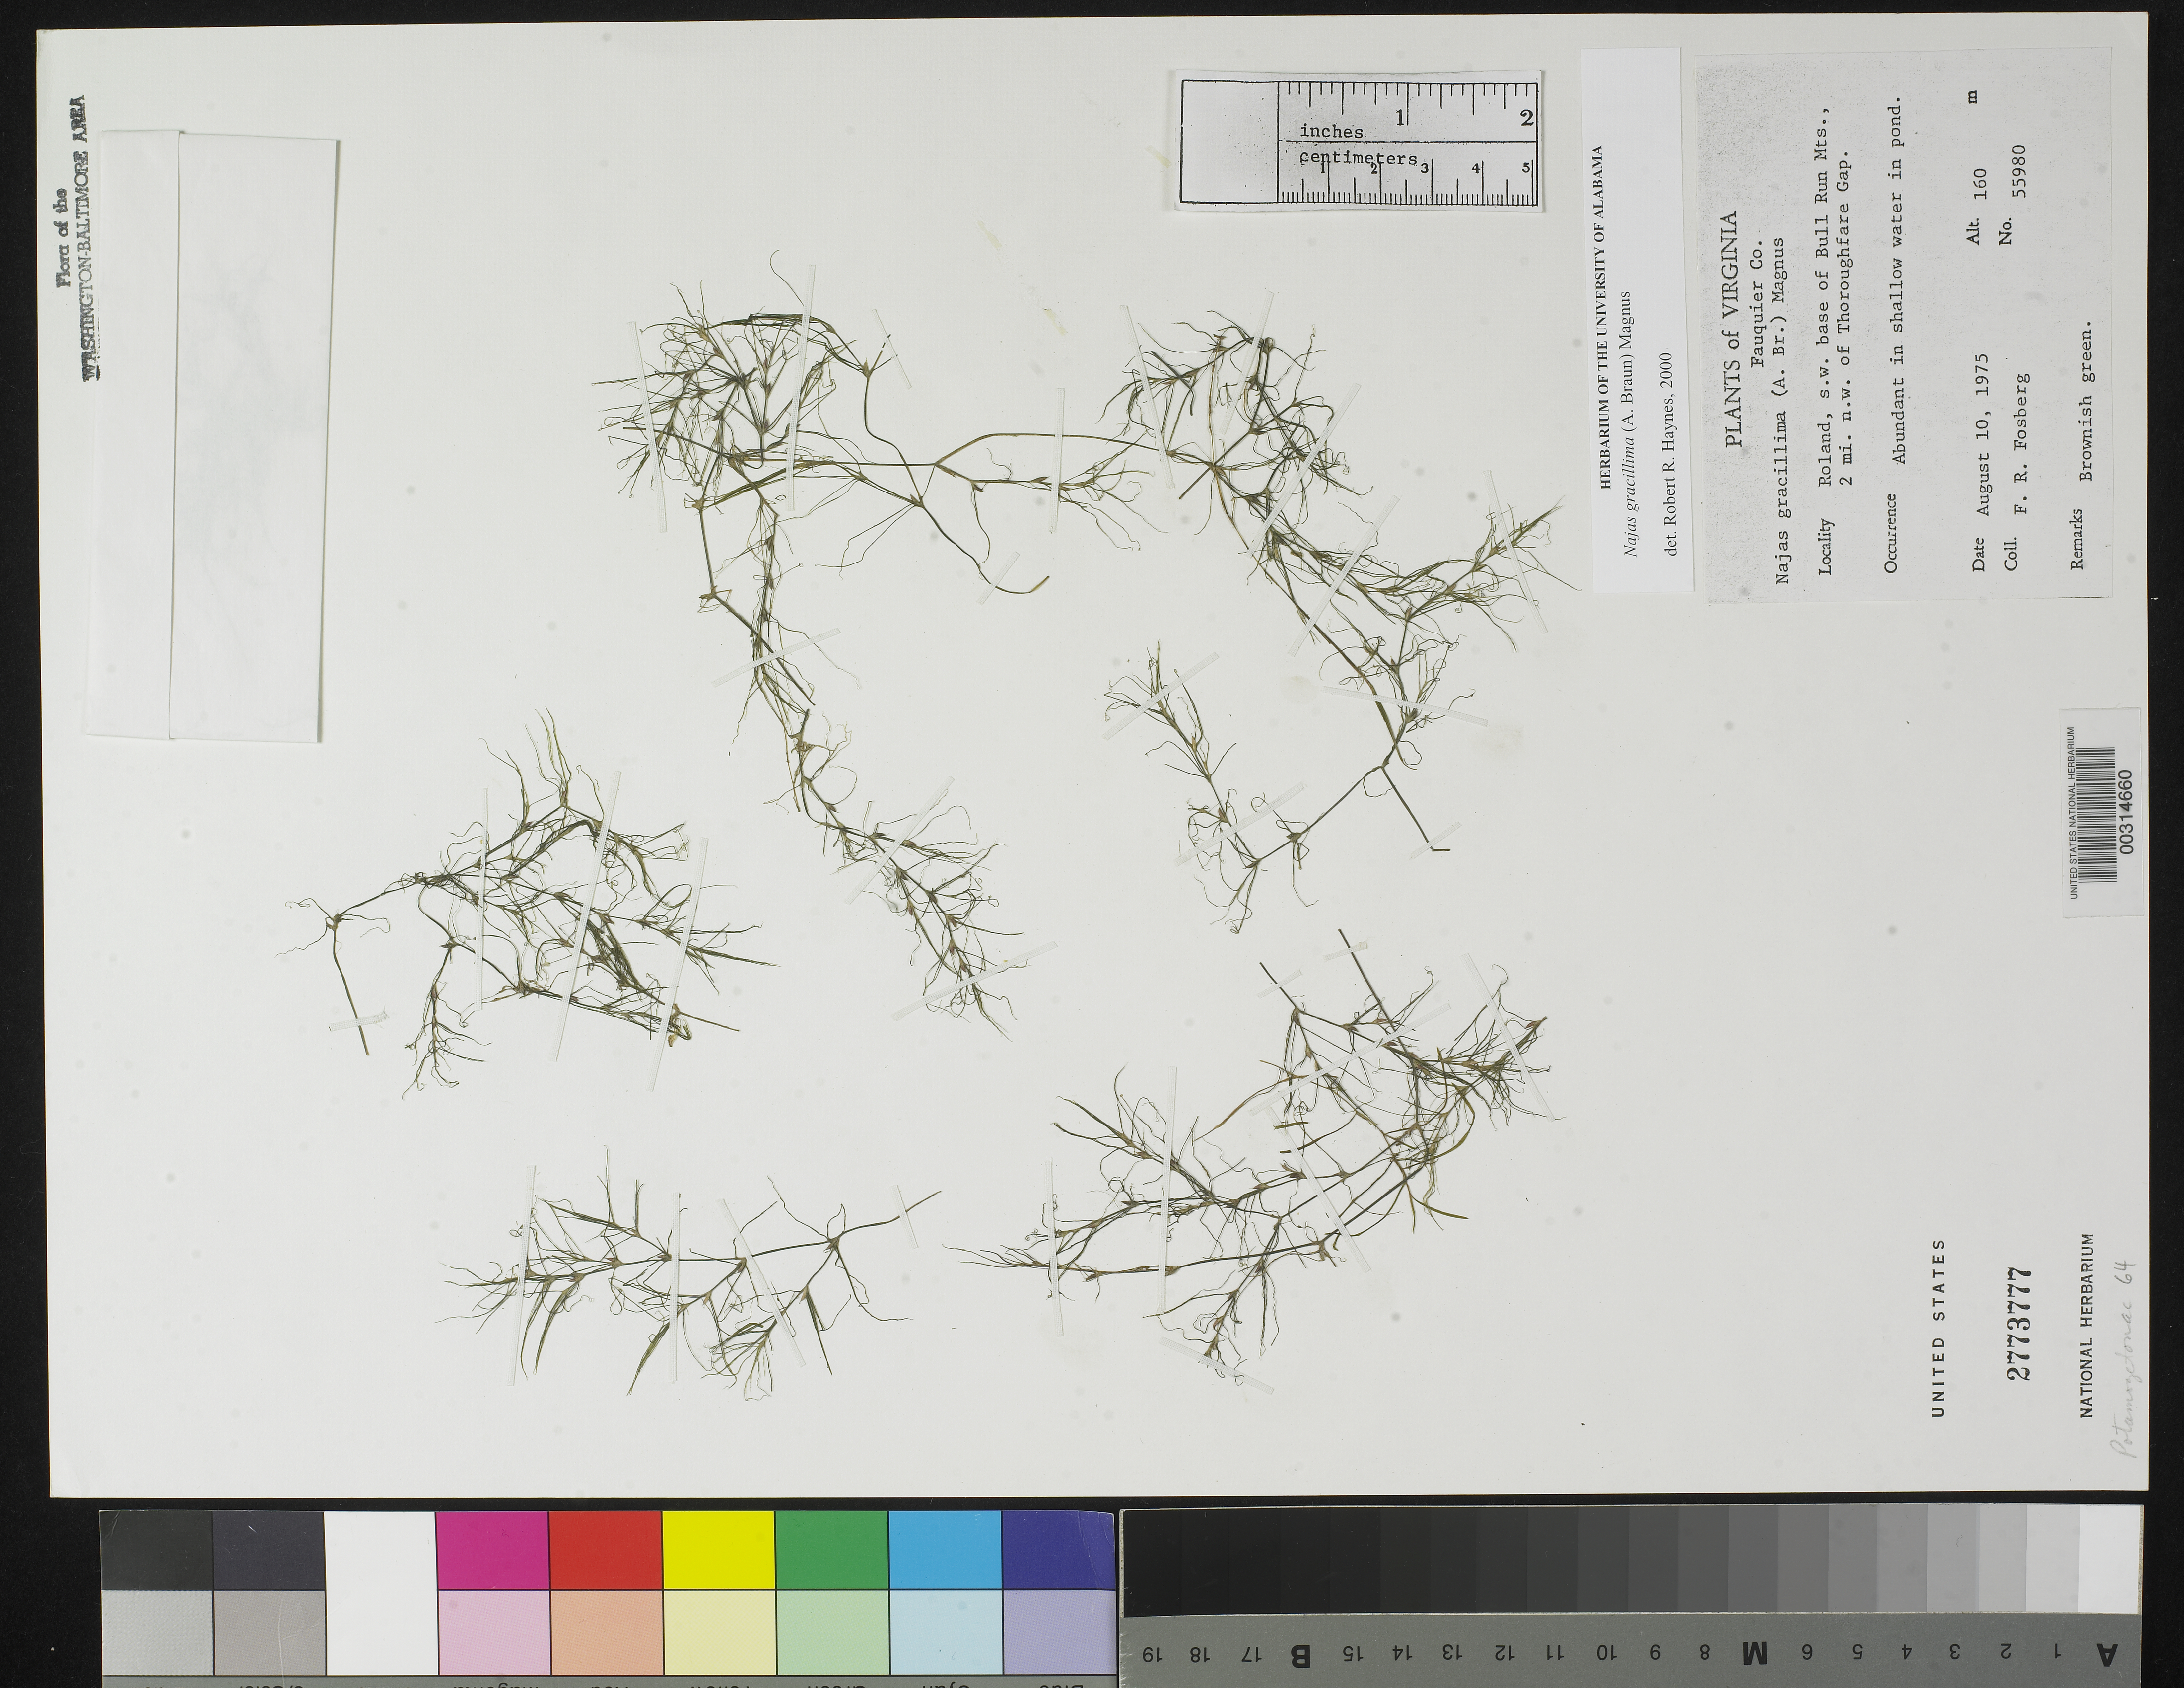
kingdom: Plantae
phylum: Tracheophyta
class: Liliopsida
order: Alismatales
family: Hydrocharitaceae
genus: Najas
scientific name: Najas gracillima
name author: (A. Braun) Magnus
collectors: F. R. Fosberg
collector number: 55980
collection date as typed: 10 Aug 1975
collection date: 1975-08-10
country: United States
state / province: Virginia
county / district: Fauquier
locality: Roland, southwest base of Bull Run Mountains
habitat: In shallow water in pond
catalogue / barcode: US 2773777